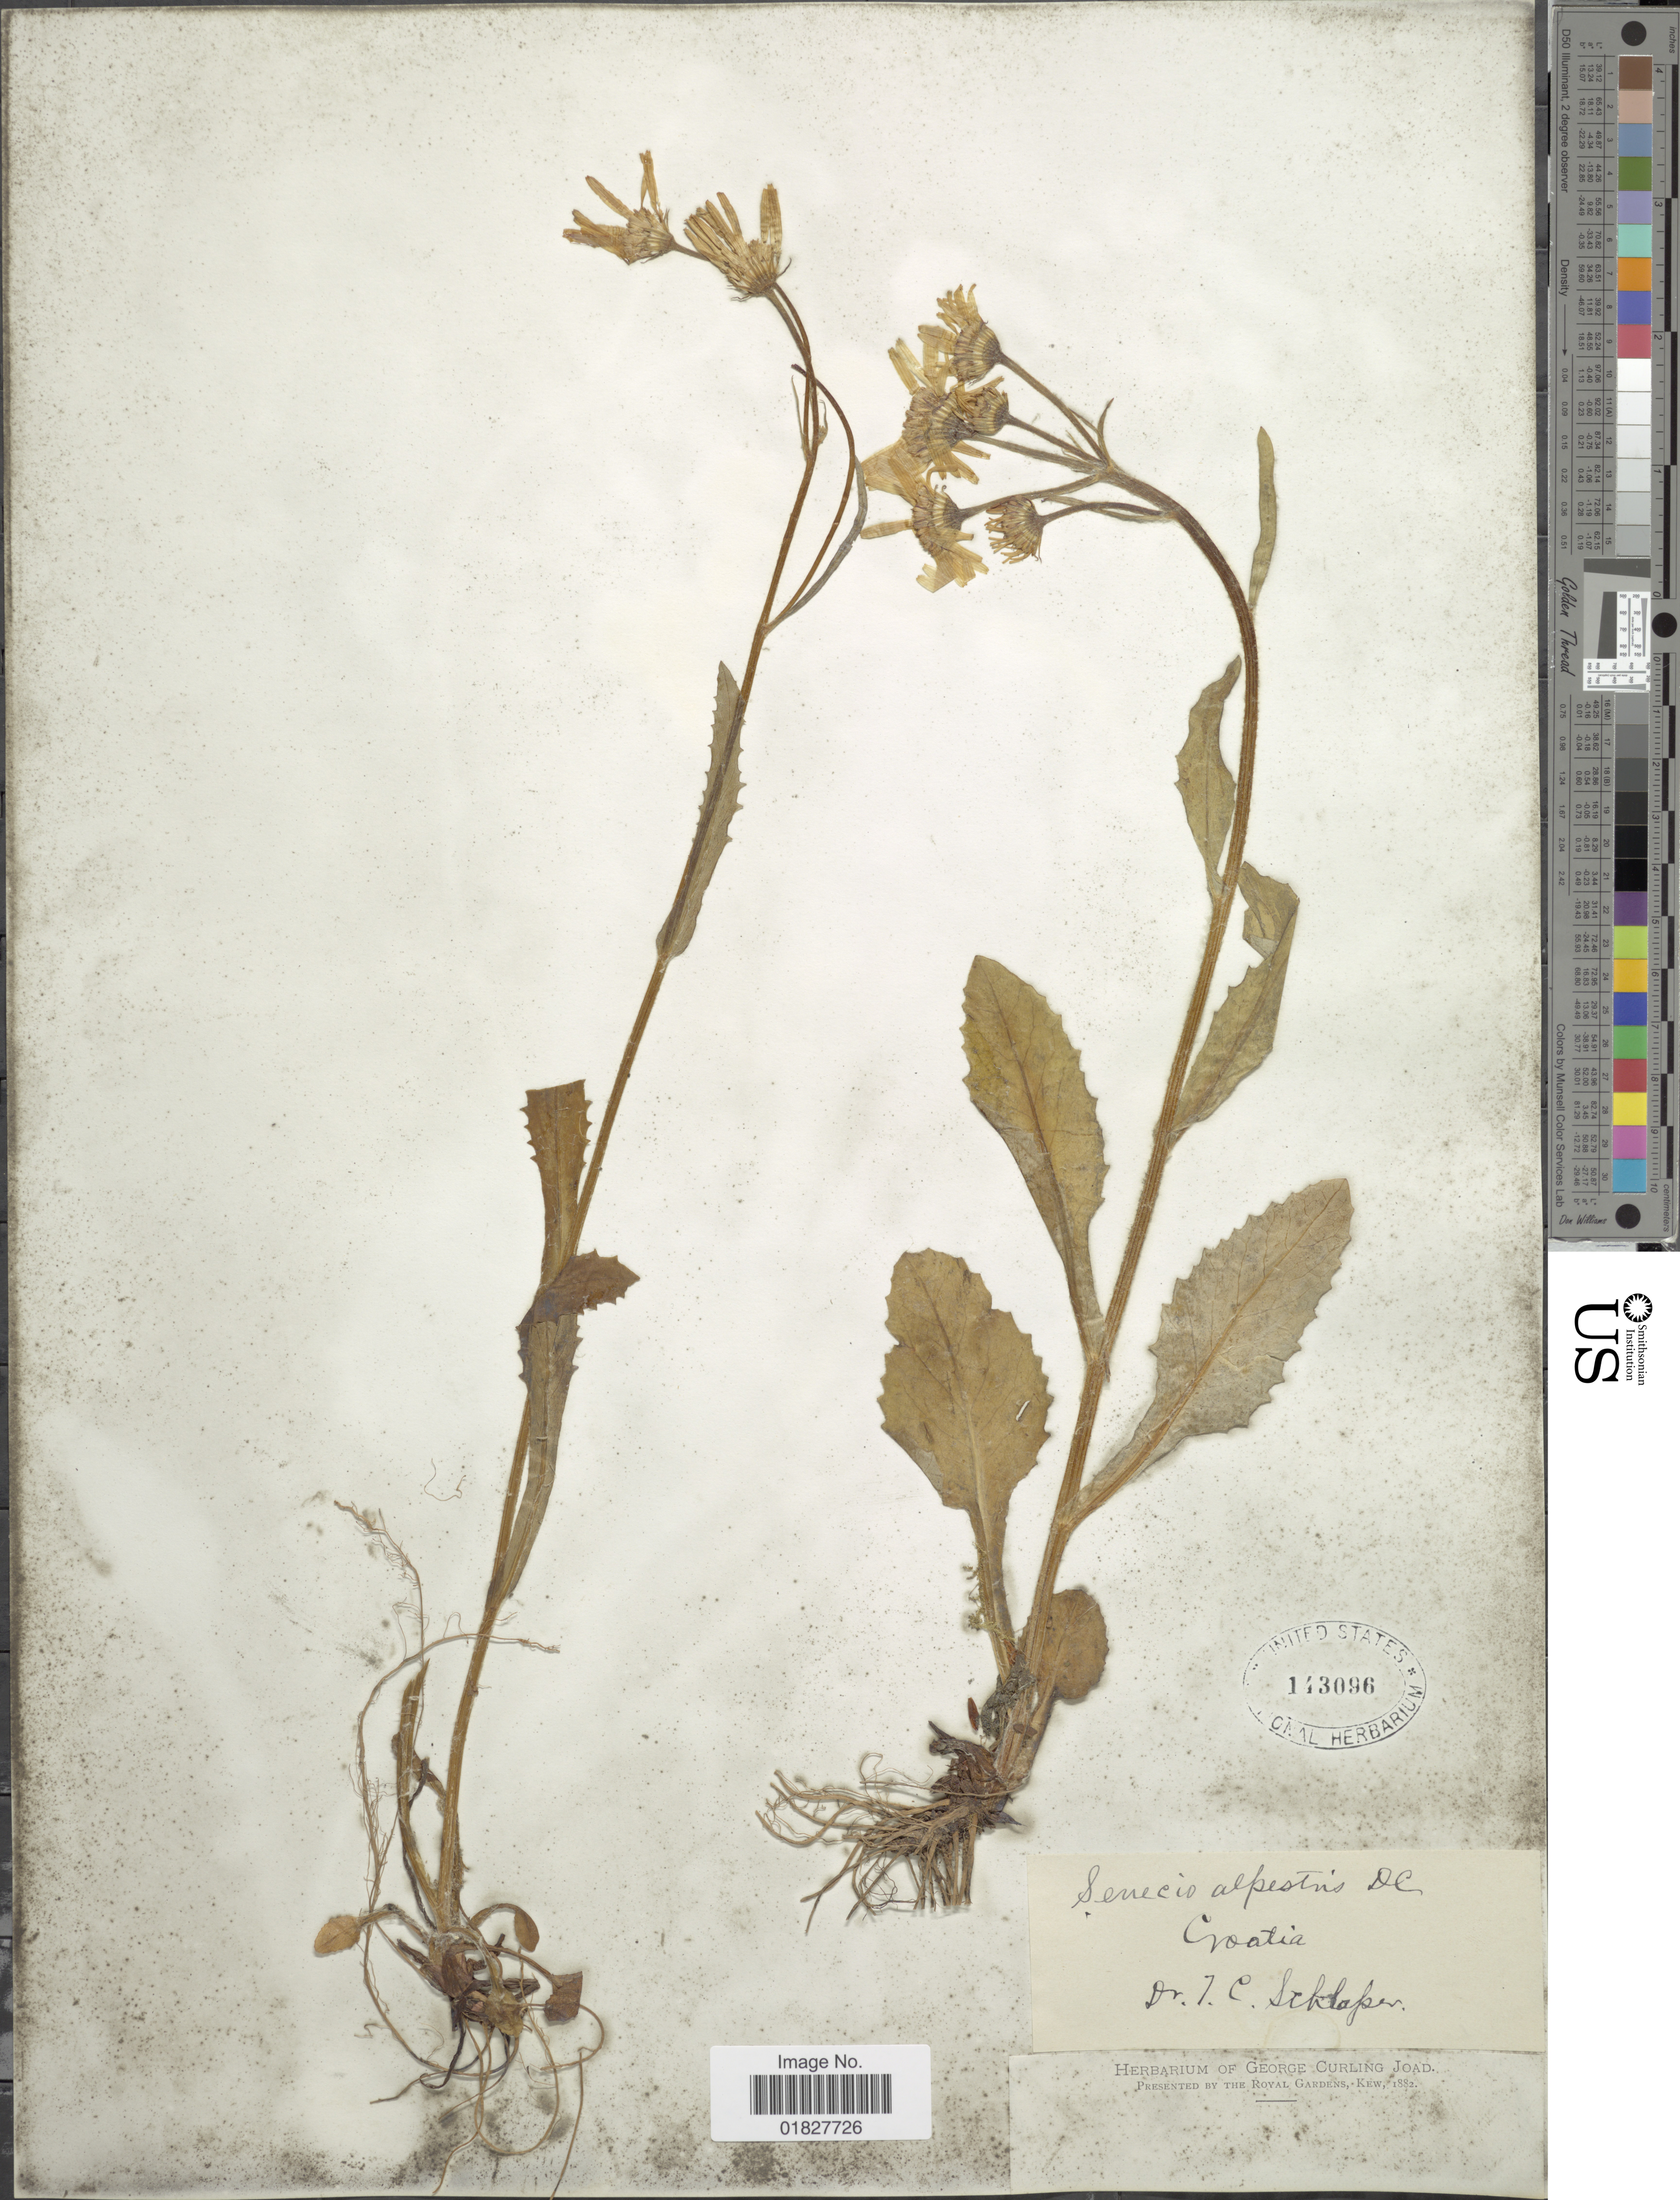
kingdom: Plantae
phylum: Tracheophyta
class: Magnoliopsida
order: Asterales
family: Asteraceae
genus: Cineraria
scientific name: Cineraria alpestris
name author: Hoppe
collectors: T. Schlaper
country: Croatia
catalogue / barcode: US 143096